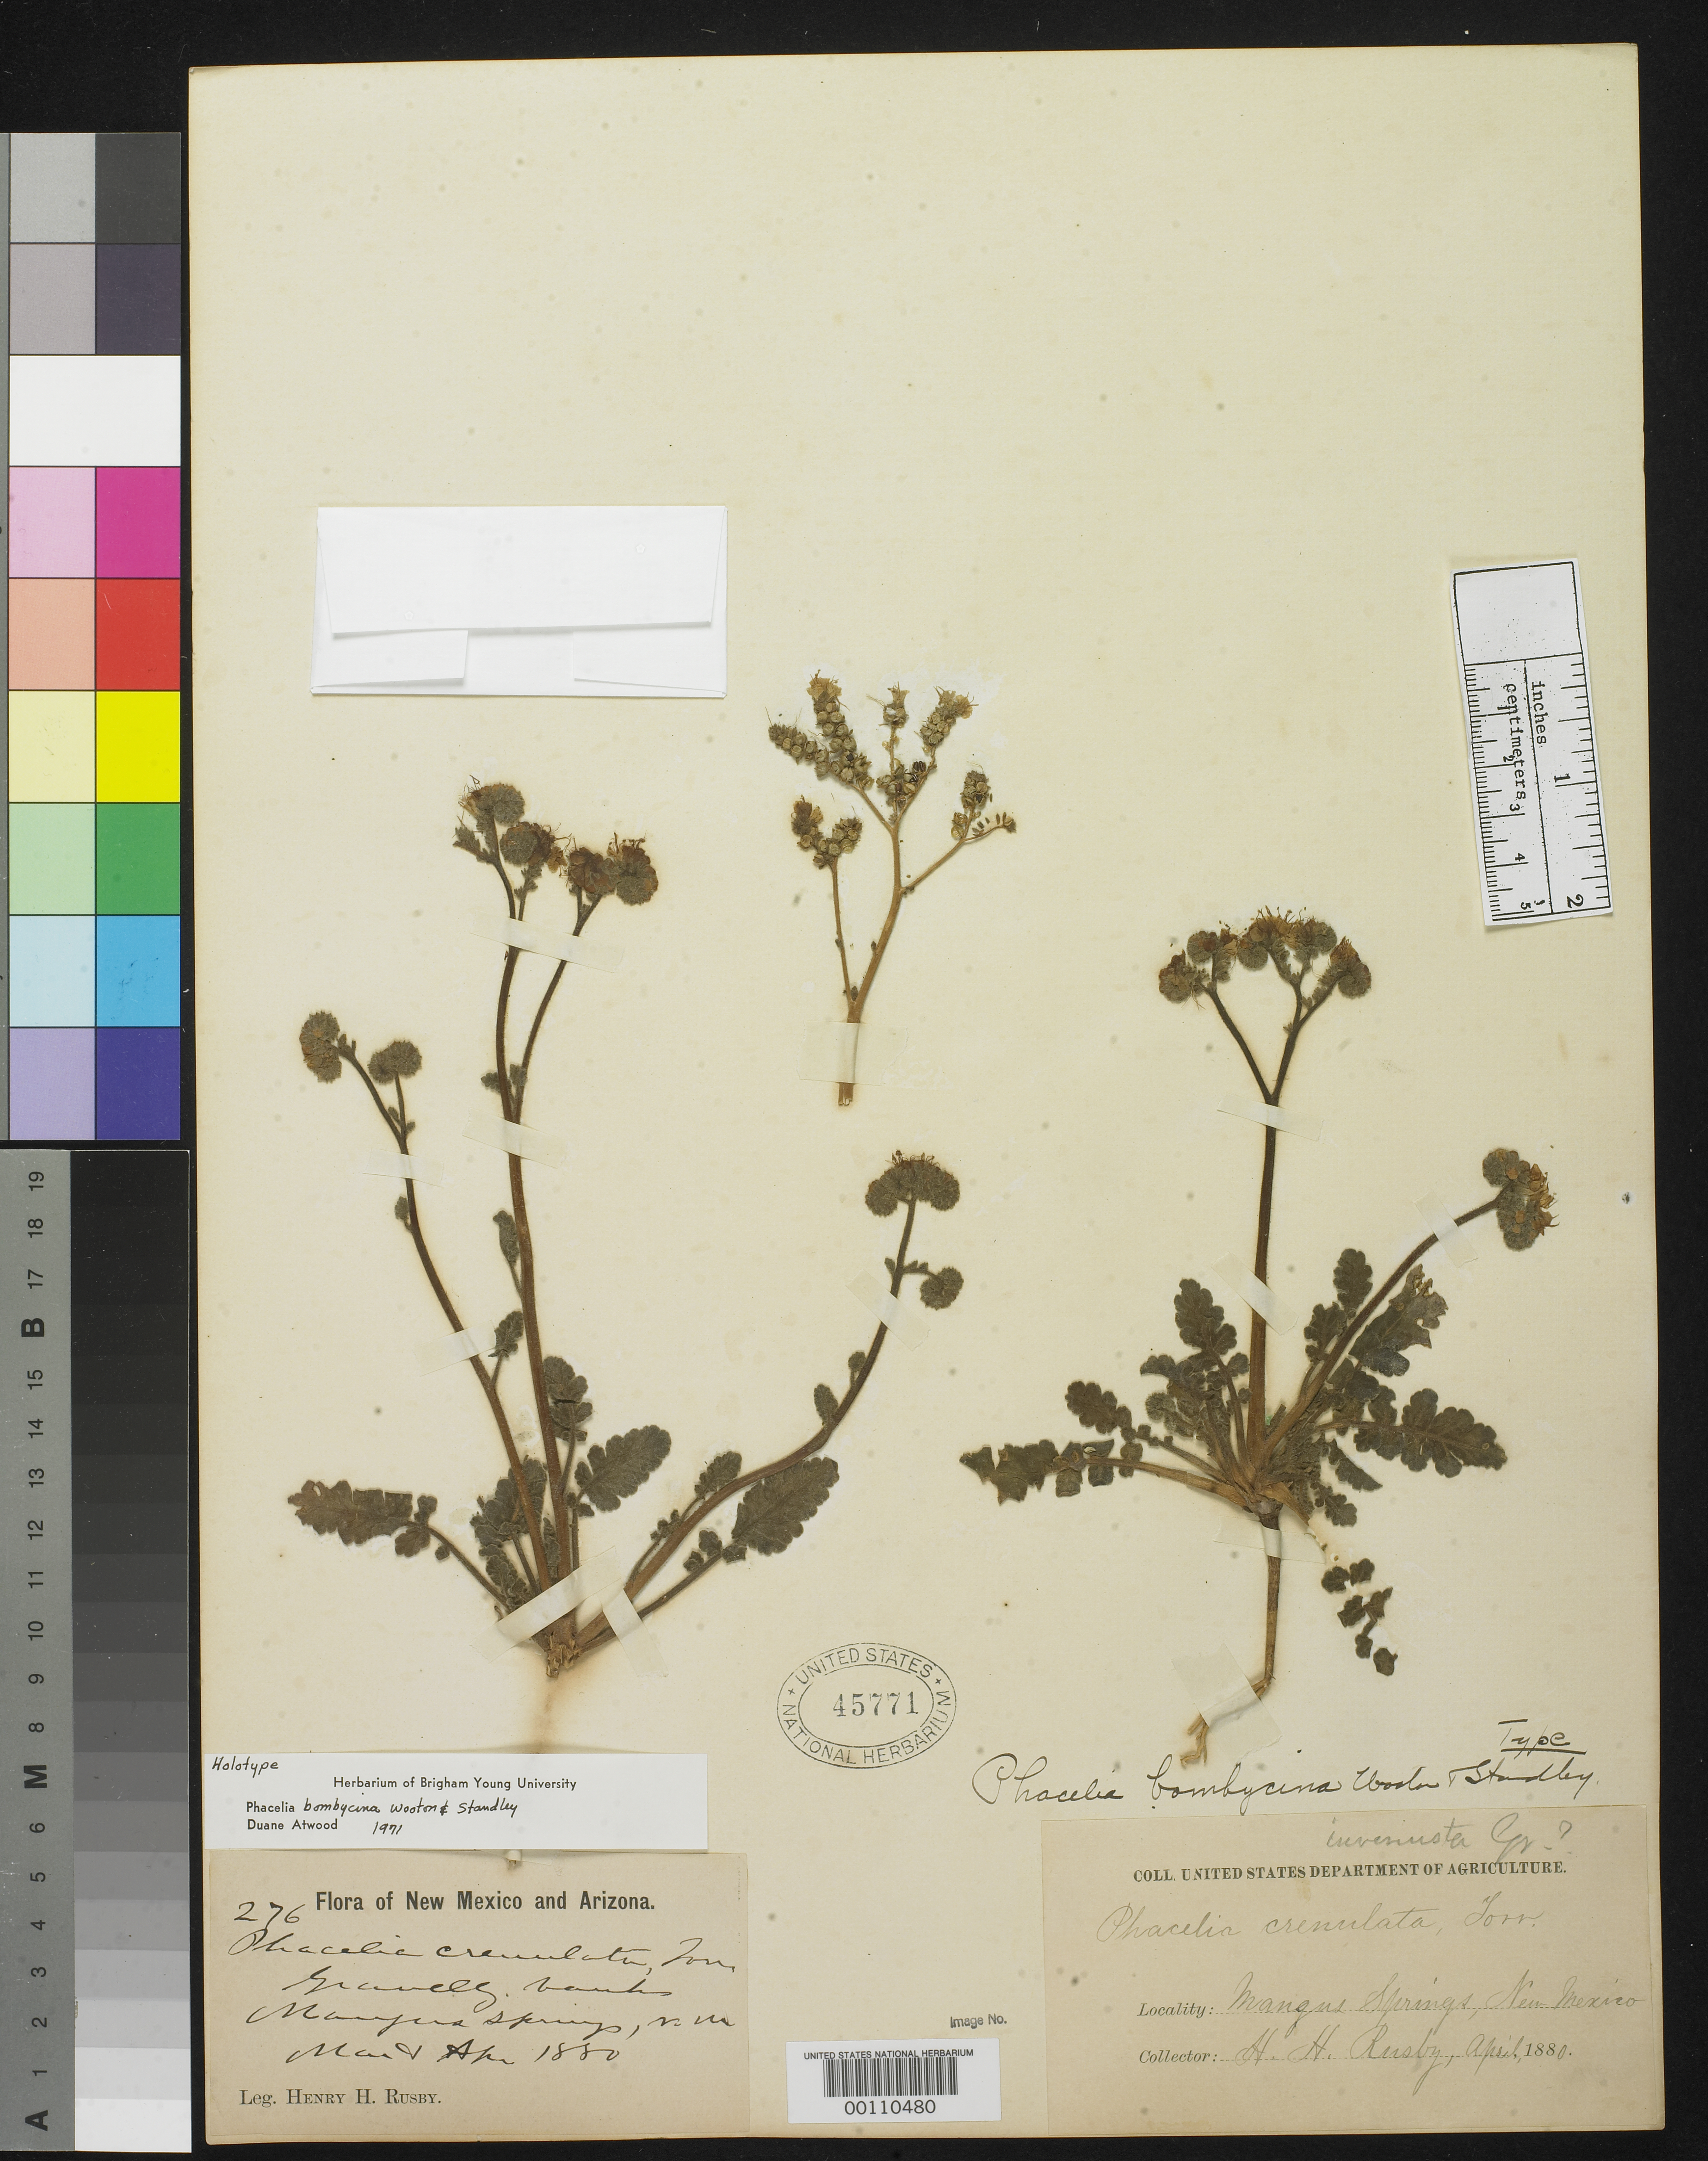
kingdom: Plantae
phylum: Tracheophyta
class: Magnoliopsida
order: Boraginales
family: Hydrophyllaceae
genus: Phacelia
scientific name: Phacelia bombycina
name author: Wooton & Standl.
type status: Holotype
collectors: H. H. Rusby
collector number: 276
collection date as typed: Apr 1880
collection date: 1880-04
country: United States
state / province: New Mexico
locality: Mangas Springs.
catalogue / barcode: US 45771